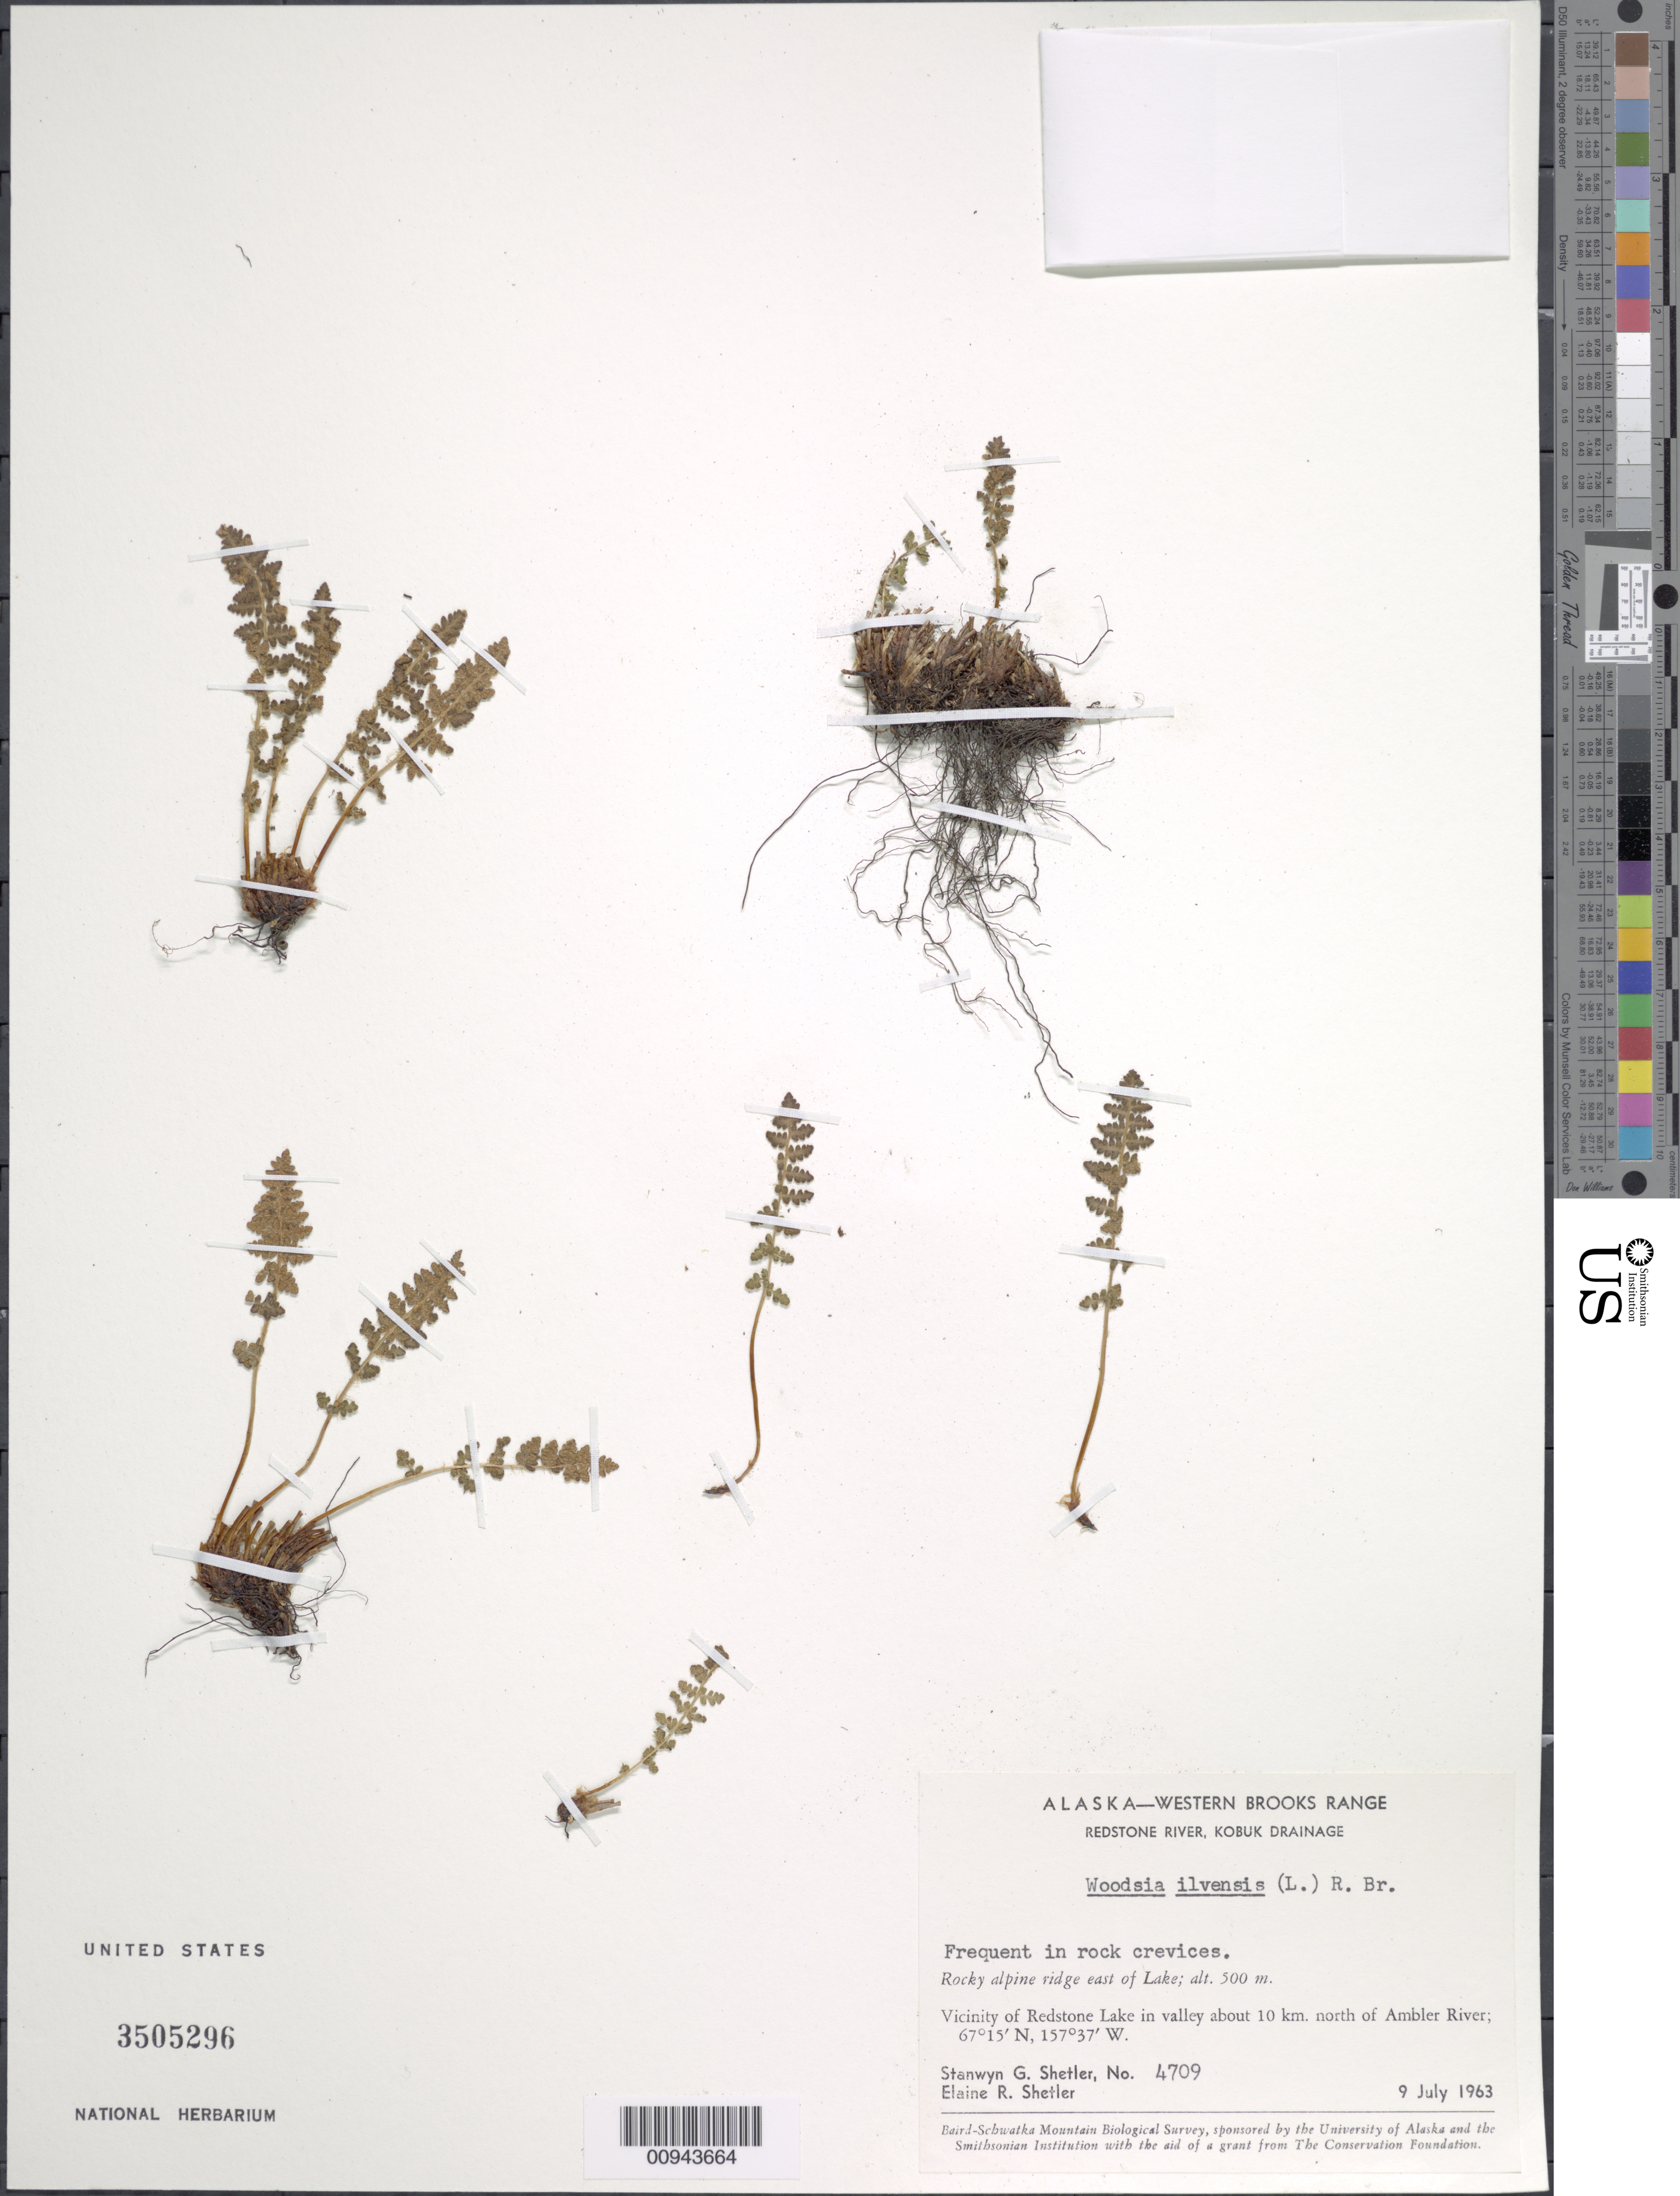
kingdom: Plantae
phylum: Tracheophyta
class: Polypodiopsida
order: Polypodiales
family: Woodsiaceae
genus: Woodsia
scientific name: Woodsia ilvensis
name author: (L.) R. Br.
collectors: S. Shetler & E. R. Shetler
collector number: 4709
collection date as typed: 09 Jul 1963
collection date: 1963-07-09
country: United States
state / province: Alaska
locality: Vicinity of Redstone Lake in valley about 10 km. north of Ambler River. Western Brooks Range, Redstone River, Kobuk Drainage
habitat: Rocky alpine ridge east of Lake.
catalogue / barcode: US 3505296